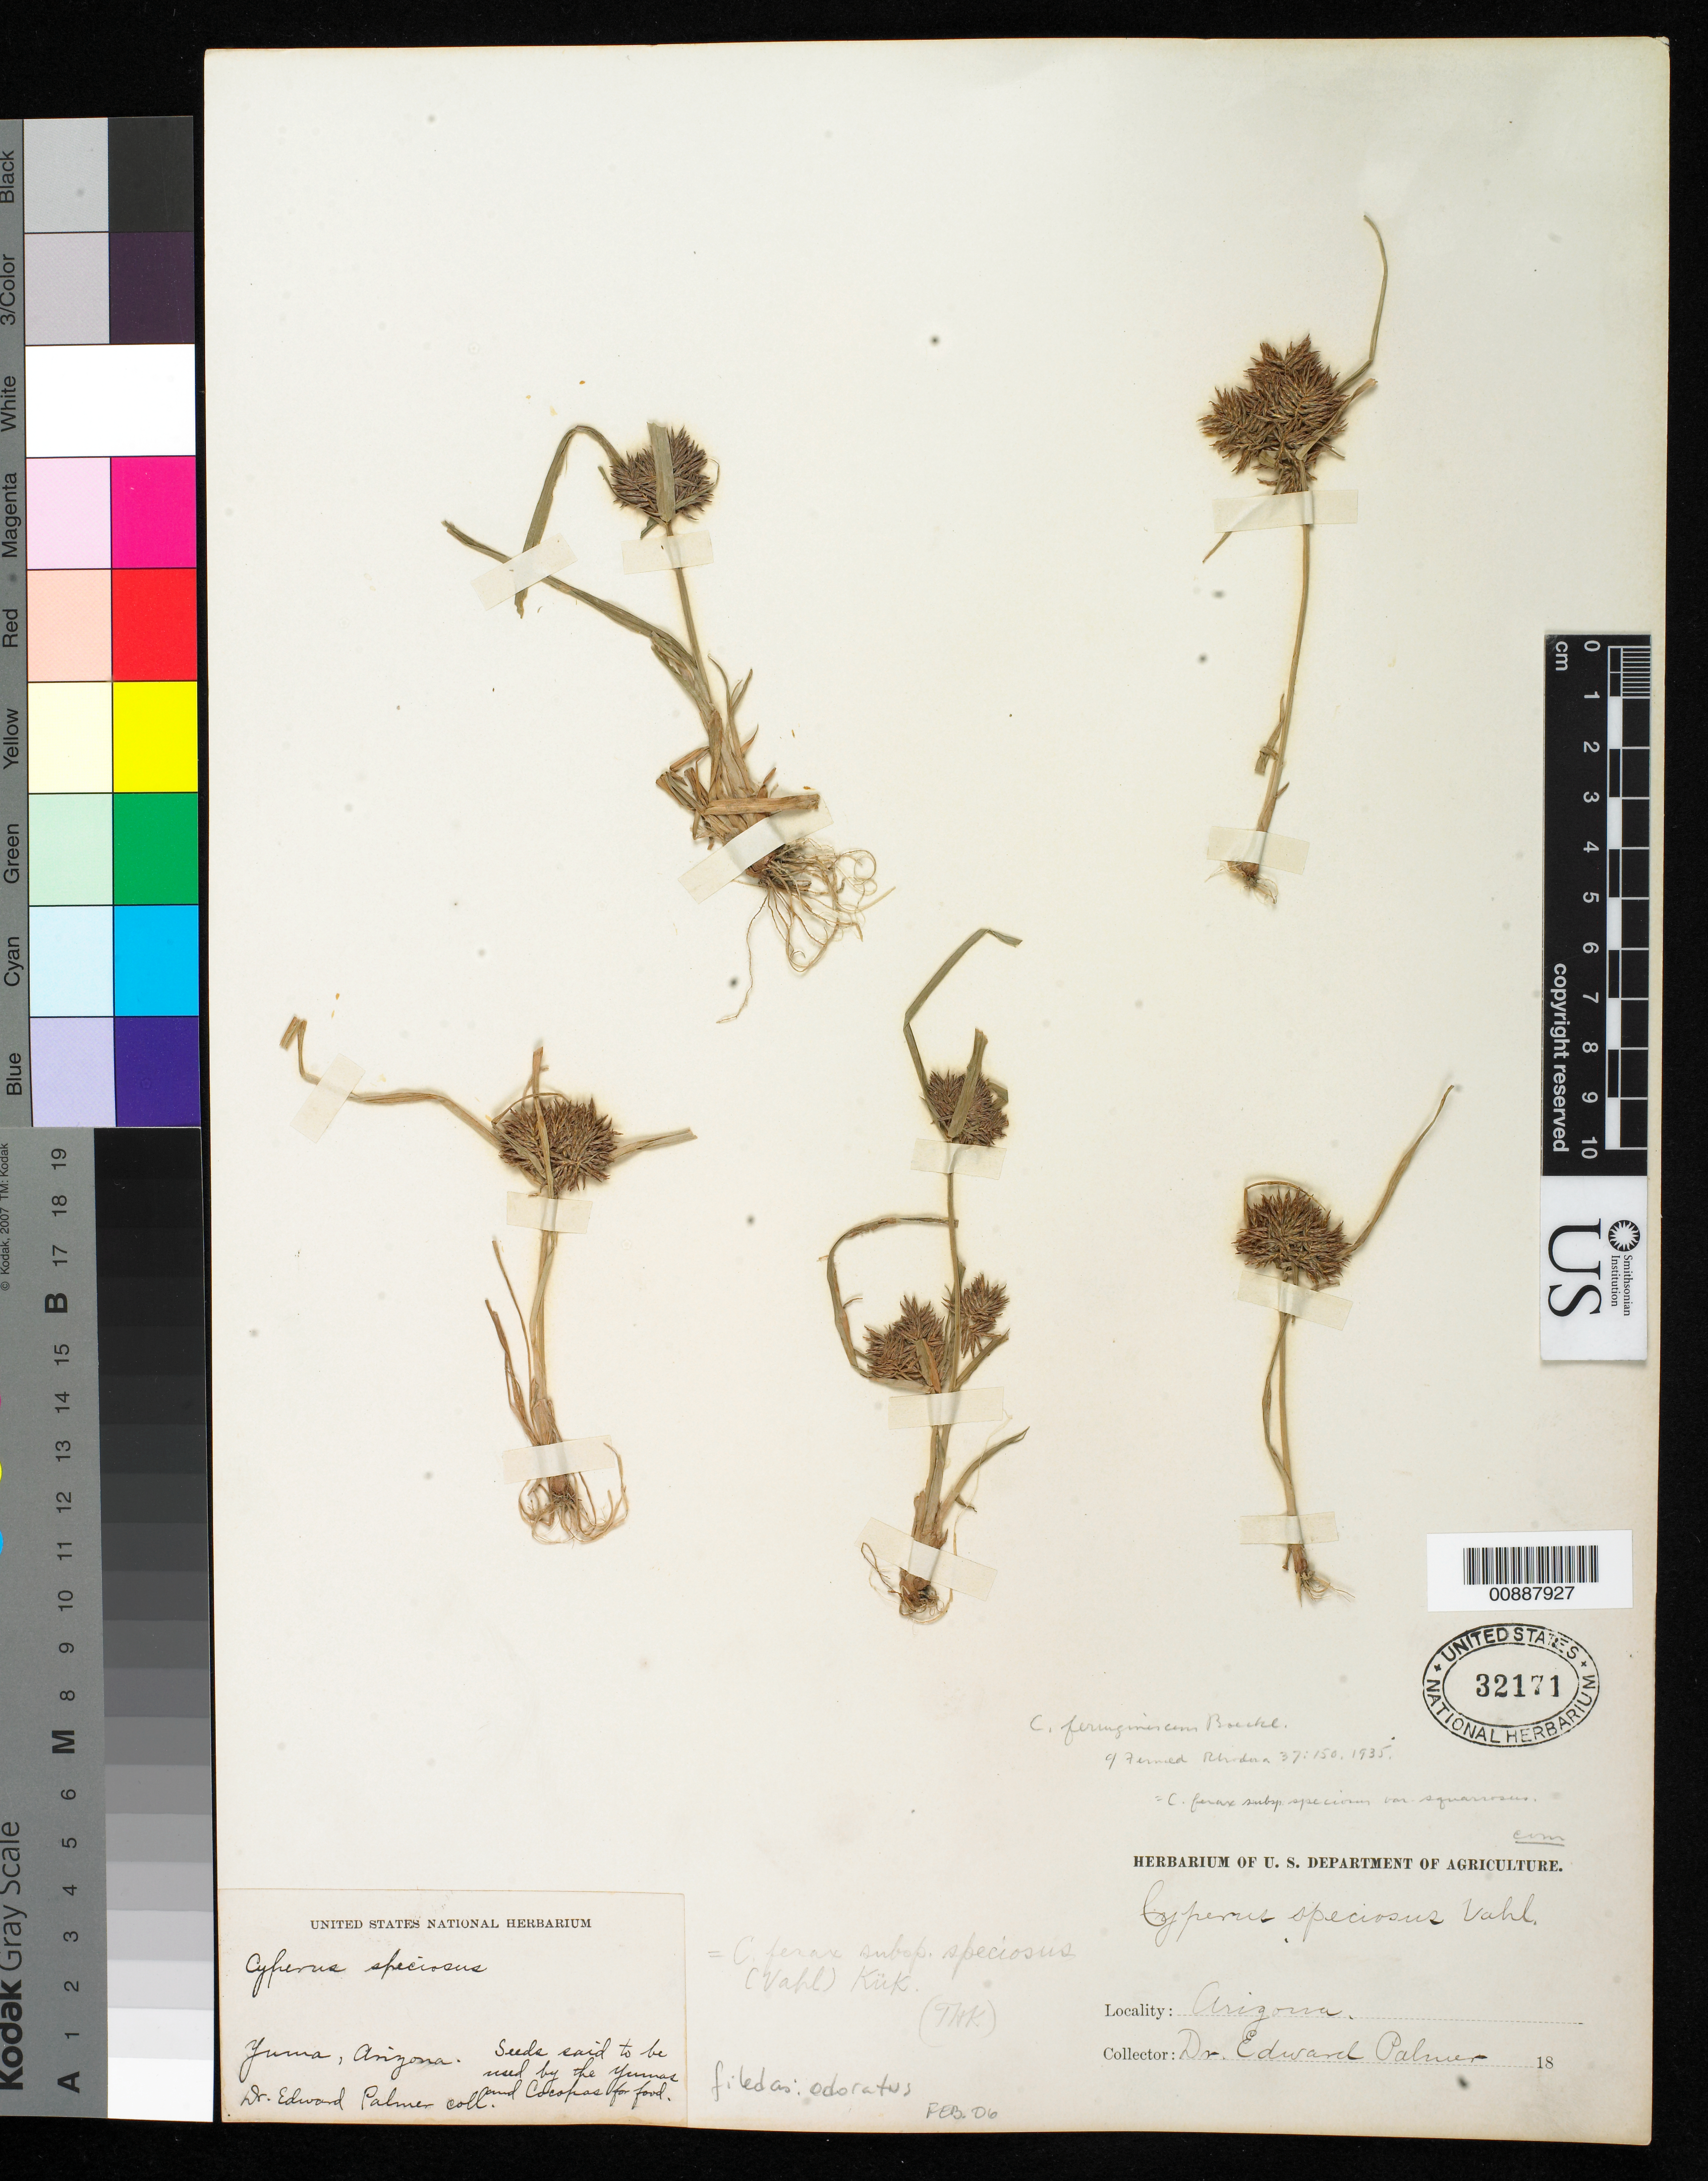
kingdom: Plantae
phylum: Tracheophyta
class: Liliopsida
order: Poales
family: Cyperaceae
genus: Cyperus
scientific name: Cyperus odoratus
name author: L.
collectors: E. Palmer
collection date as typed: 18--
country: United States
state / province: Arizona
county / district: Yuma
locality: Yuma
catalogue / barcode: US 32171